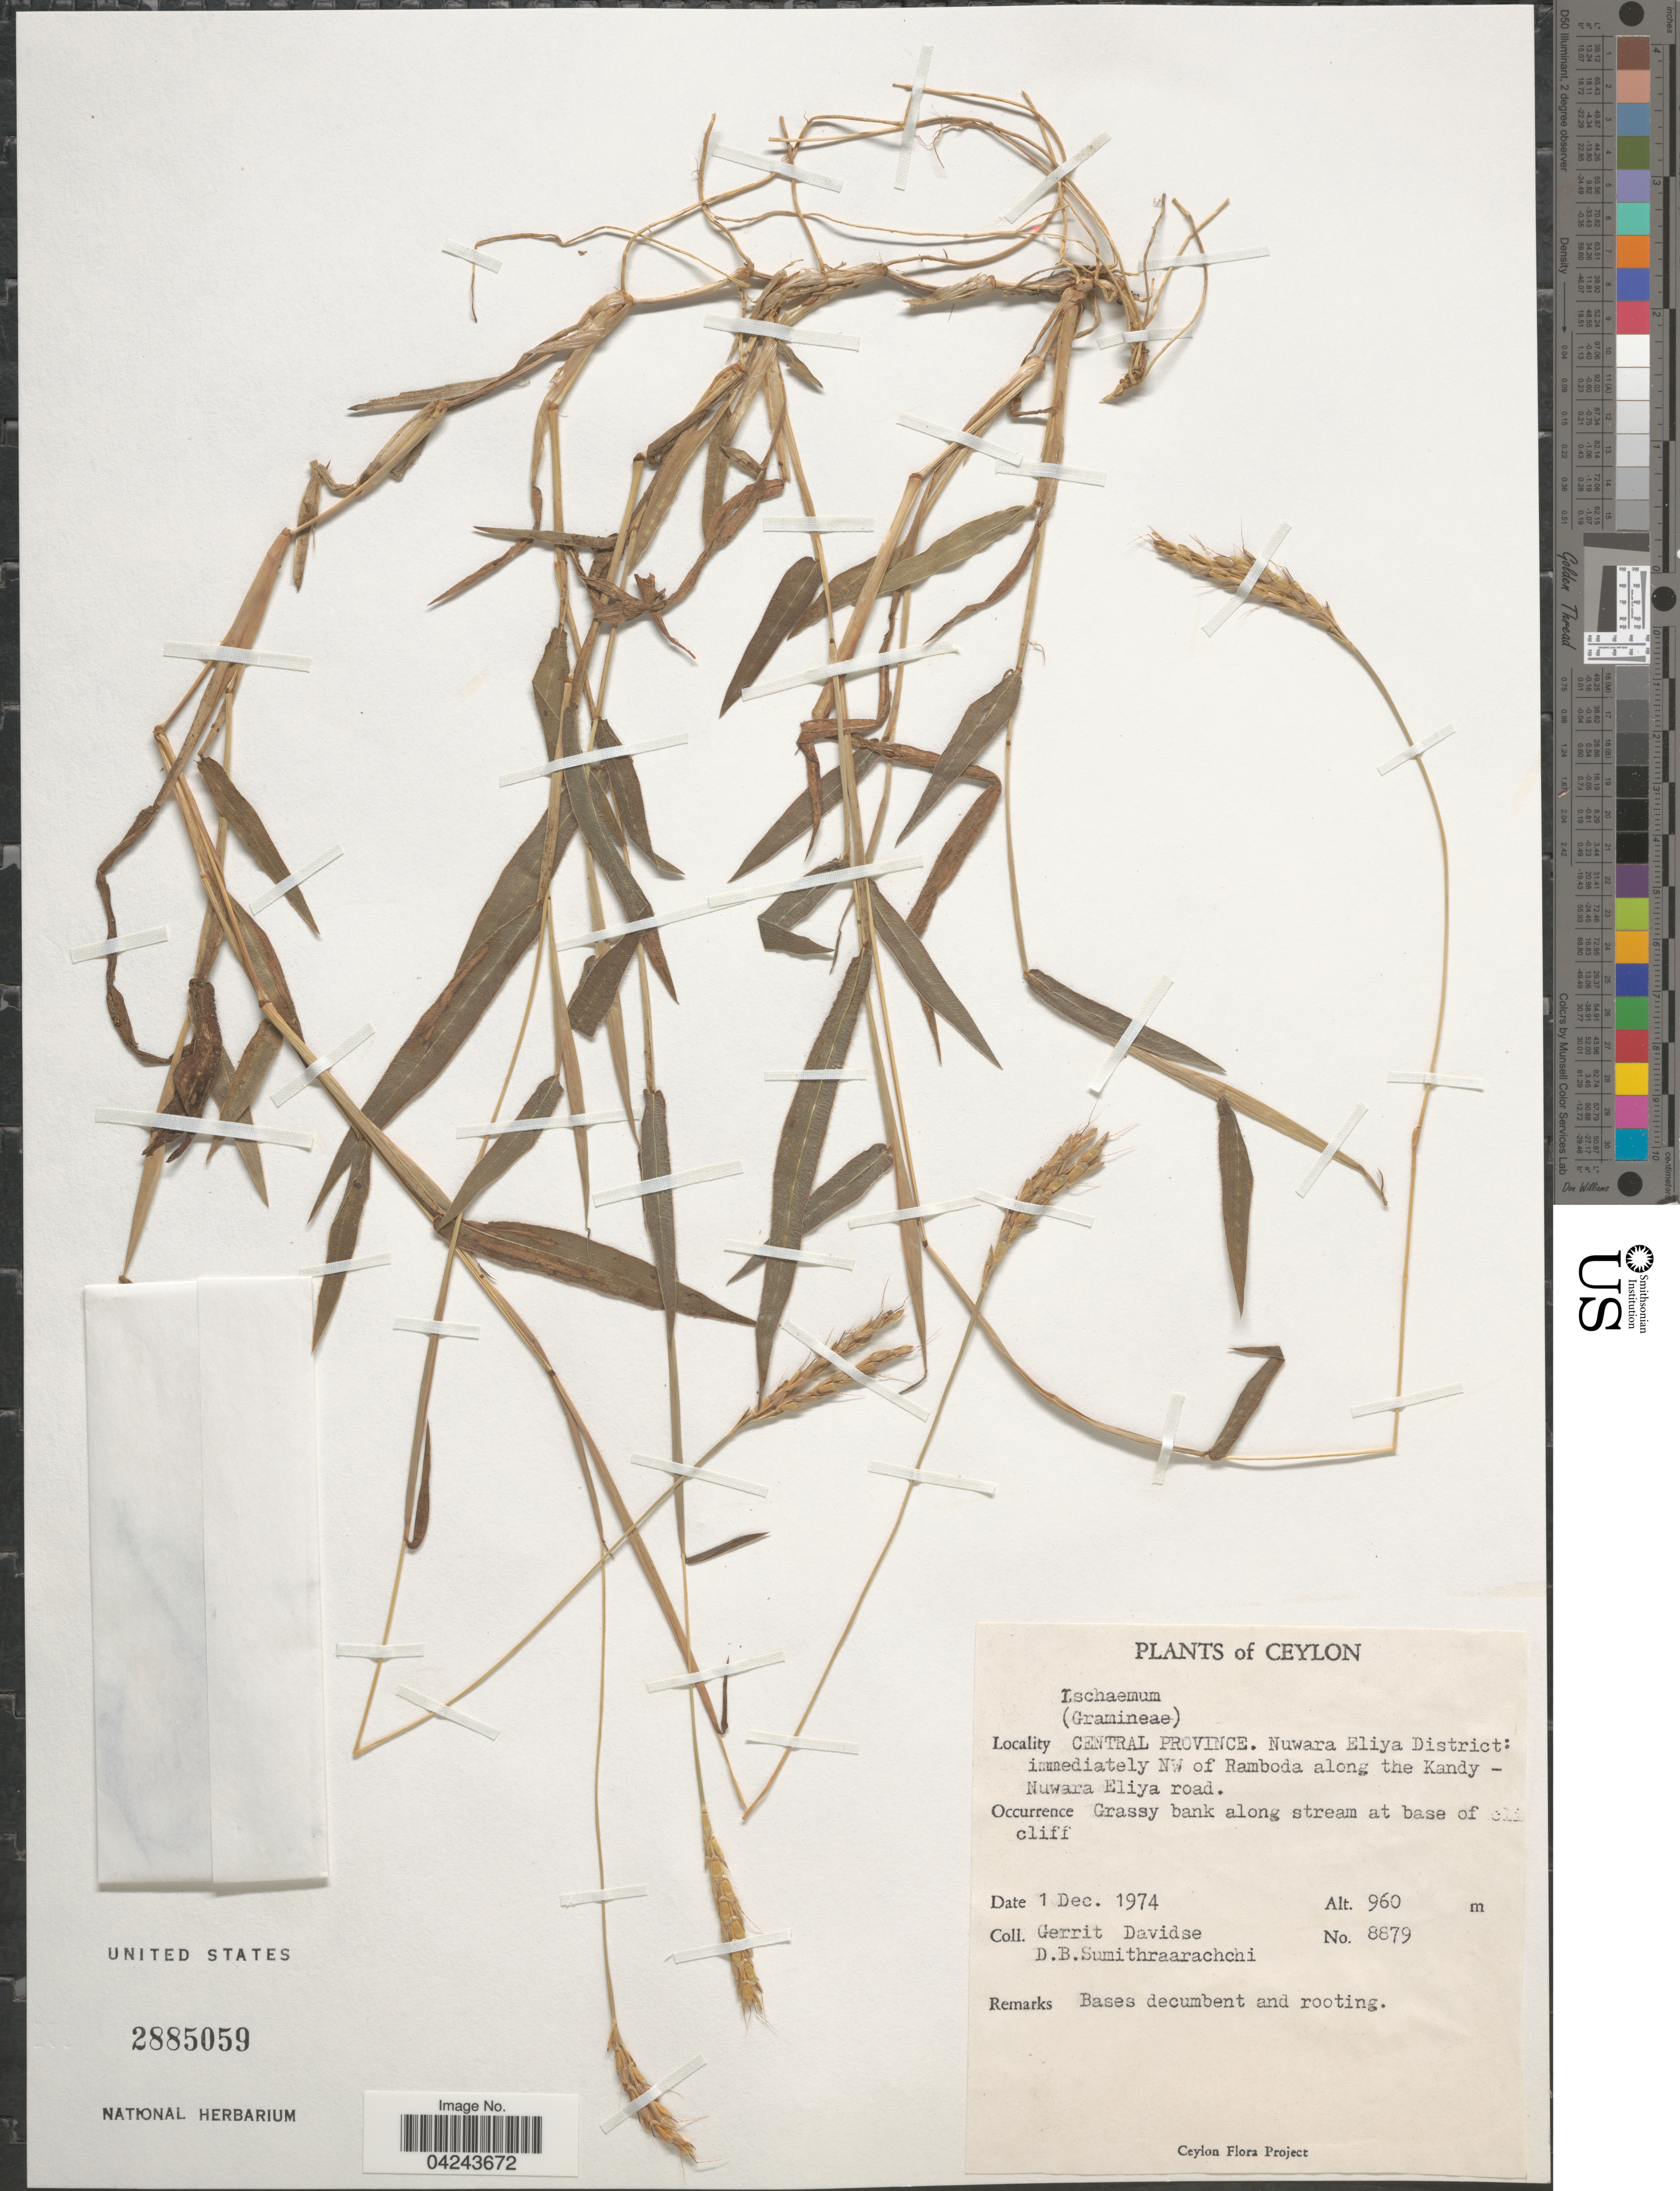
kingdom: Plantae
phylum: Tracheophyta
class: Liliopsida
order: Poales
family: Poaceae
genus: Ischaemum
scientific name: Ischaemum sp.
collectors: G. Davidse & D. B. Sumithraarachchi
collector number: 8879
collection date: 1974-12-01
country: Sri Lanka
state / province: Central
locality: Ceylon. Nuwara Eliya District: immediately NW of Ramboda along the Kandy-Nuwara Eliya road. Grassy bank along stream at base of cliff.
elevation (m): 860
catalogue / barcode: US 2885059